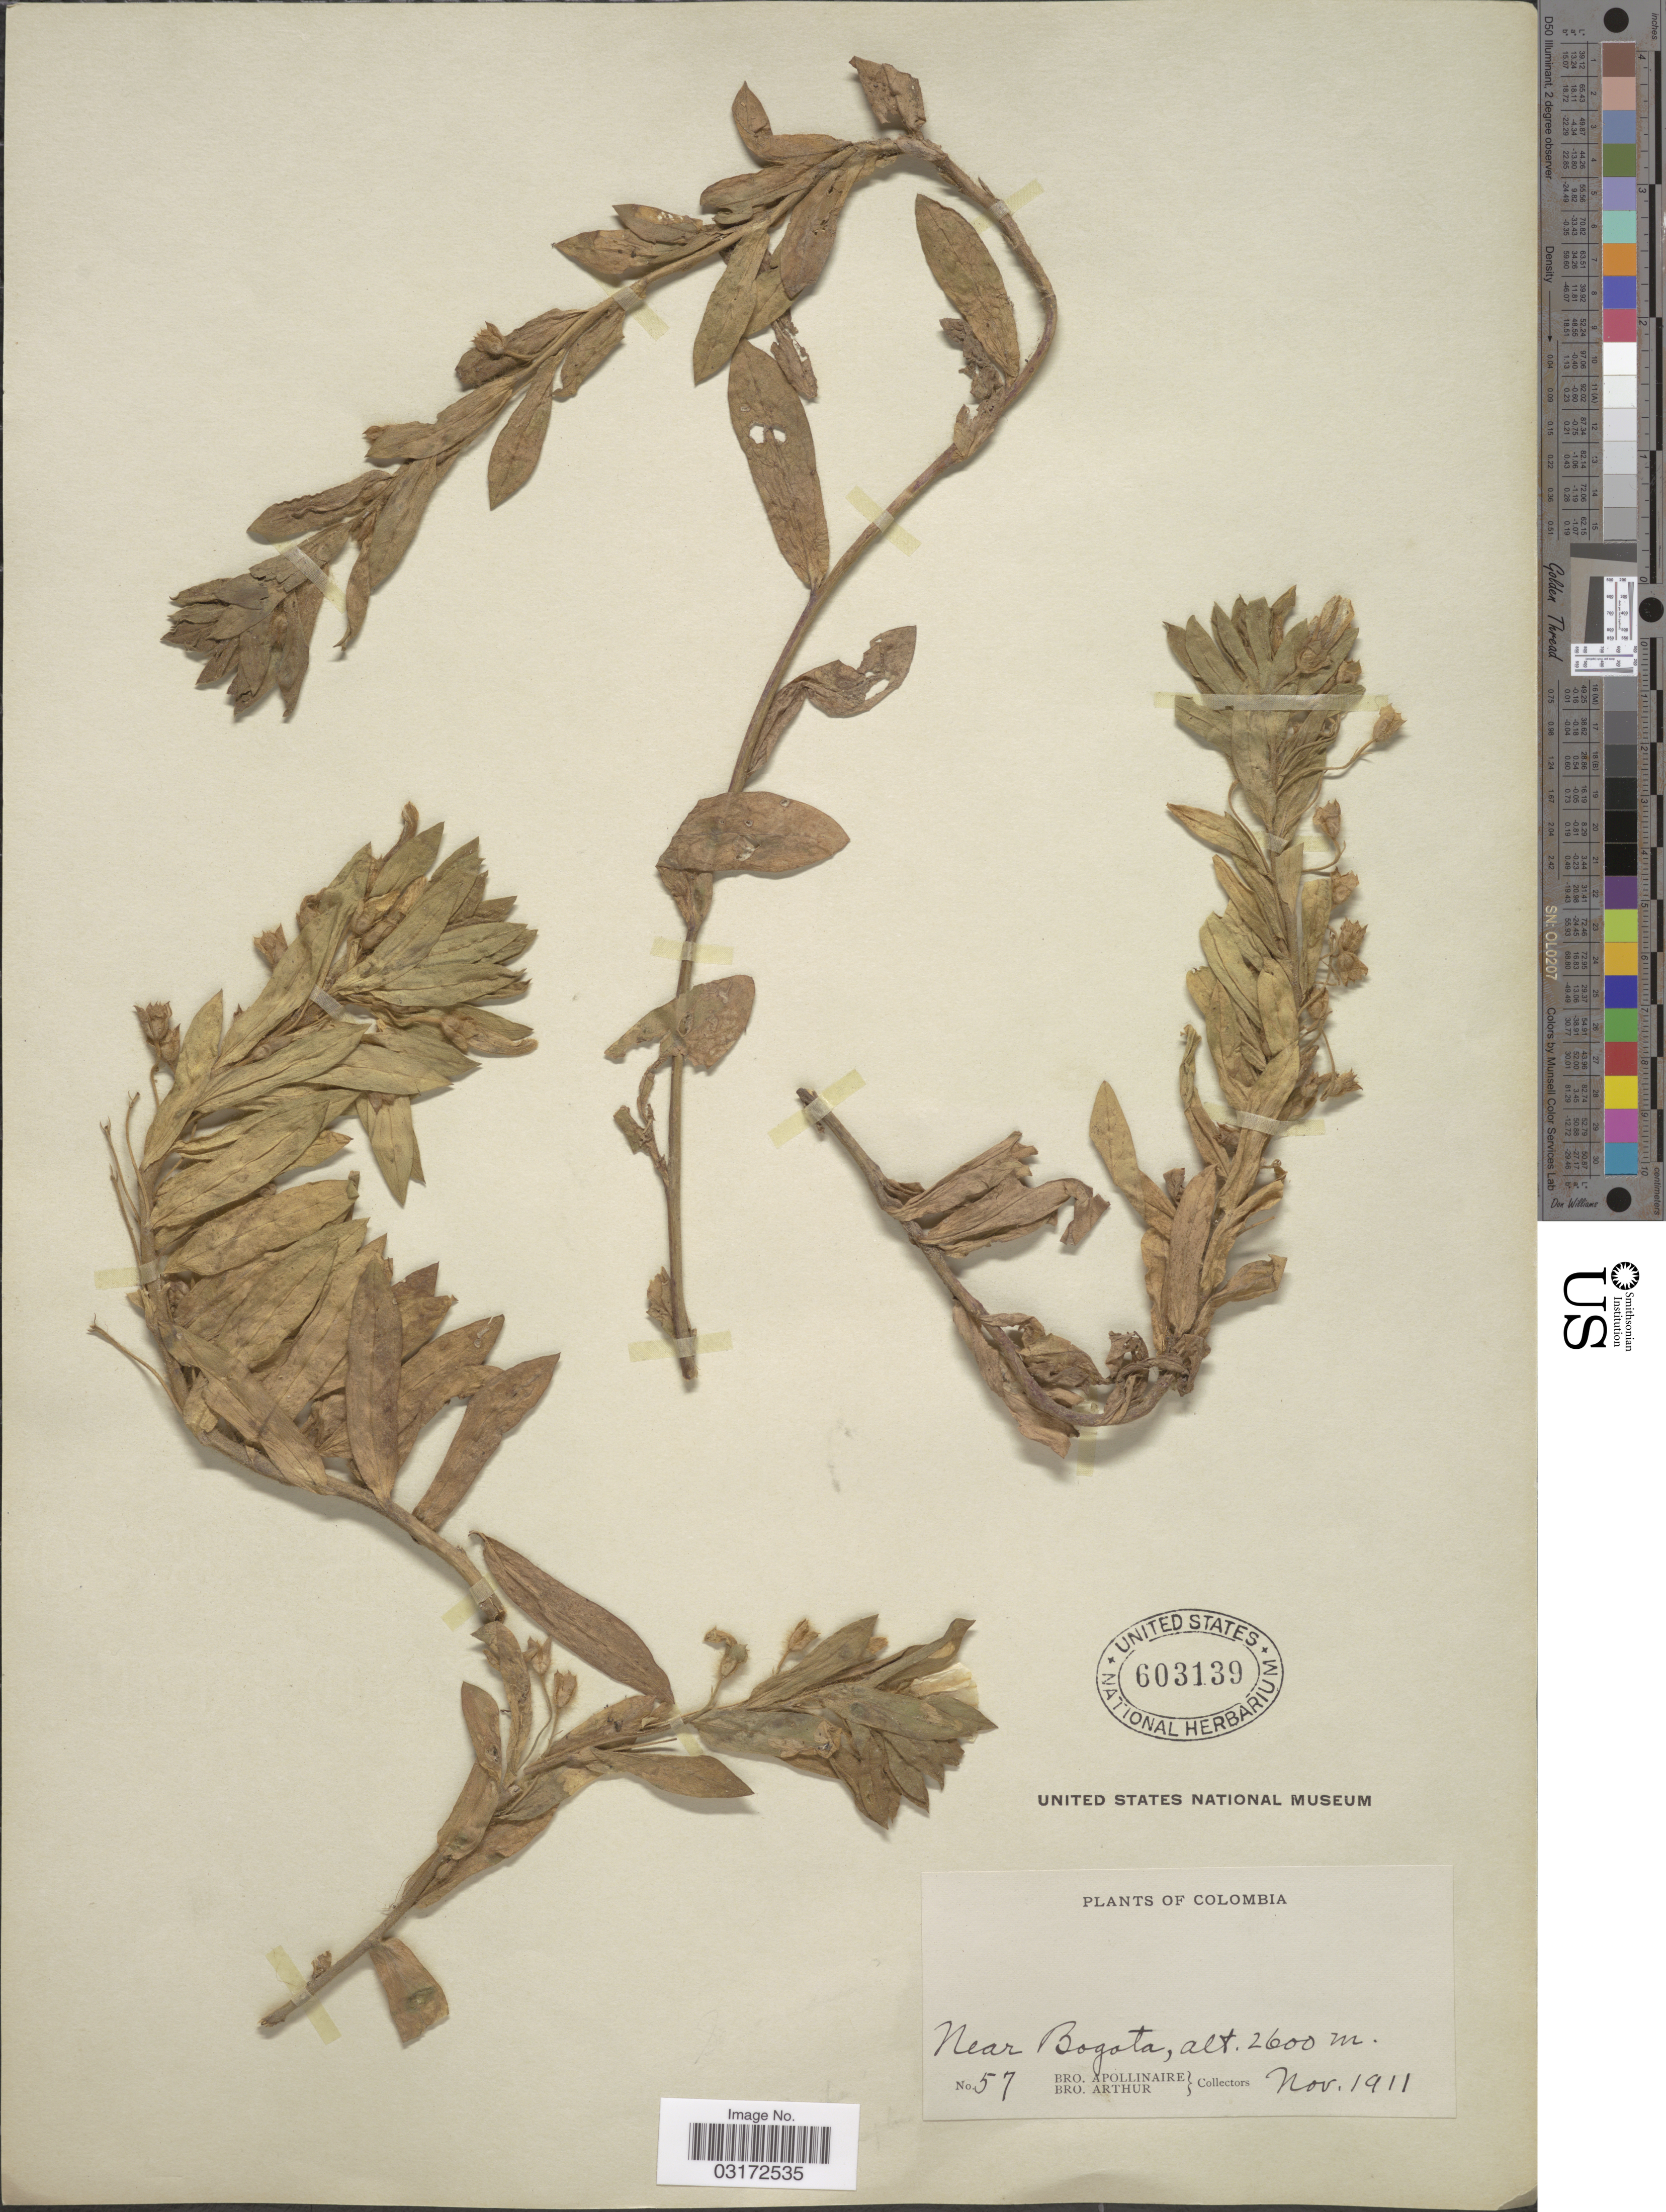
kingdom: Plantae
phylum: Tracheophyta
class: Magnoliopsida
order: Solanales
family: Convolvulaceae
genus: Evolvulus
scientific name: Evolvulus sp.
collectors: Bro. Apollinaire & Bro. Arthur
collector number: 57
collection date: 1911-11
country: Colombia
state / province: Bogota D.C.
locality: Near Bogota.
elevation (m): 2600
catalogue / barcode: US 603139